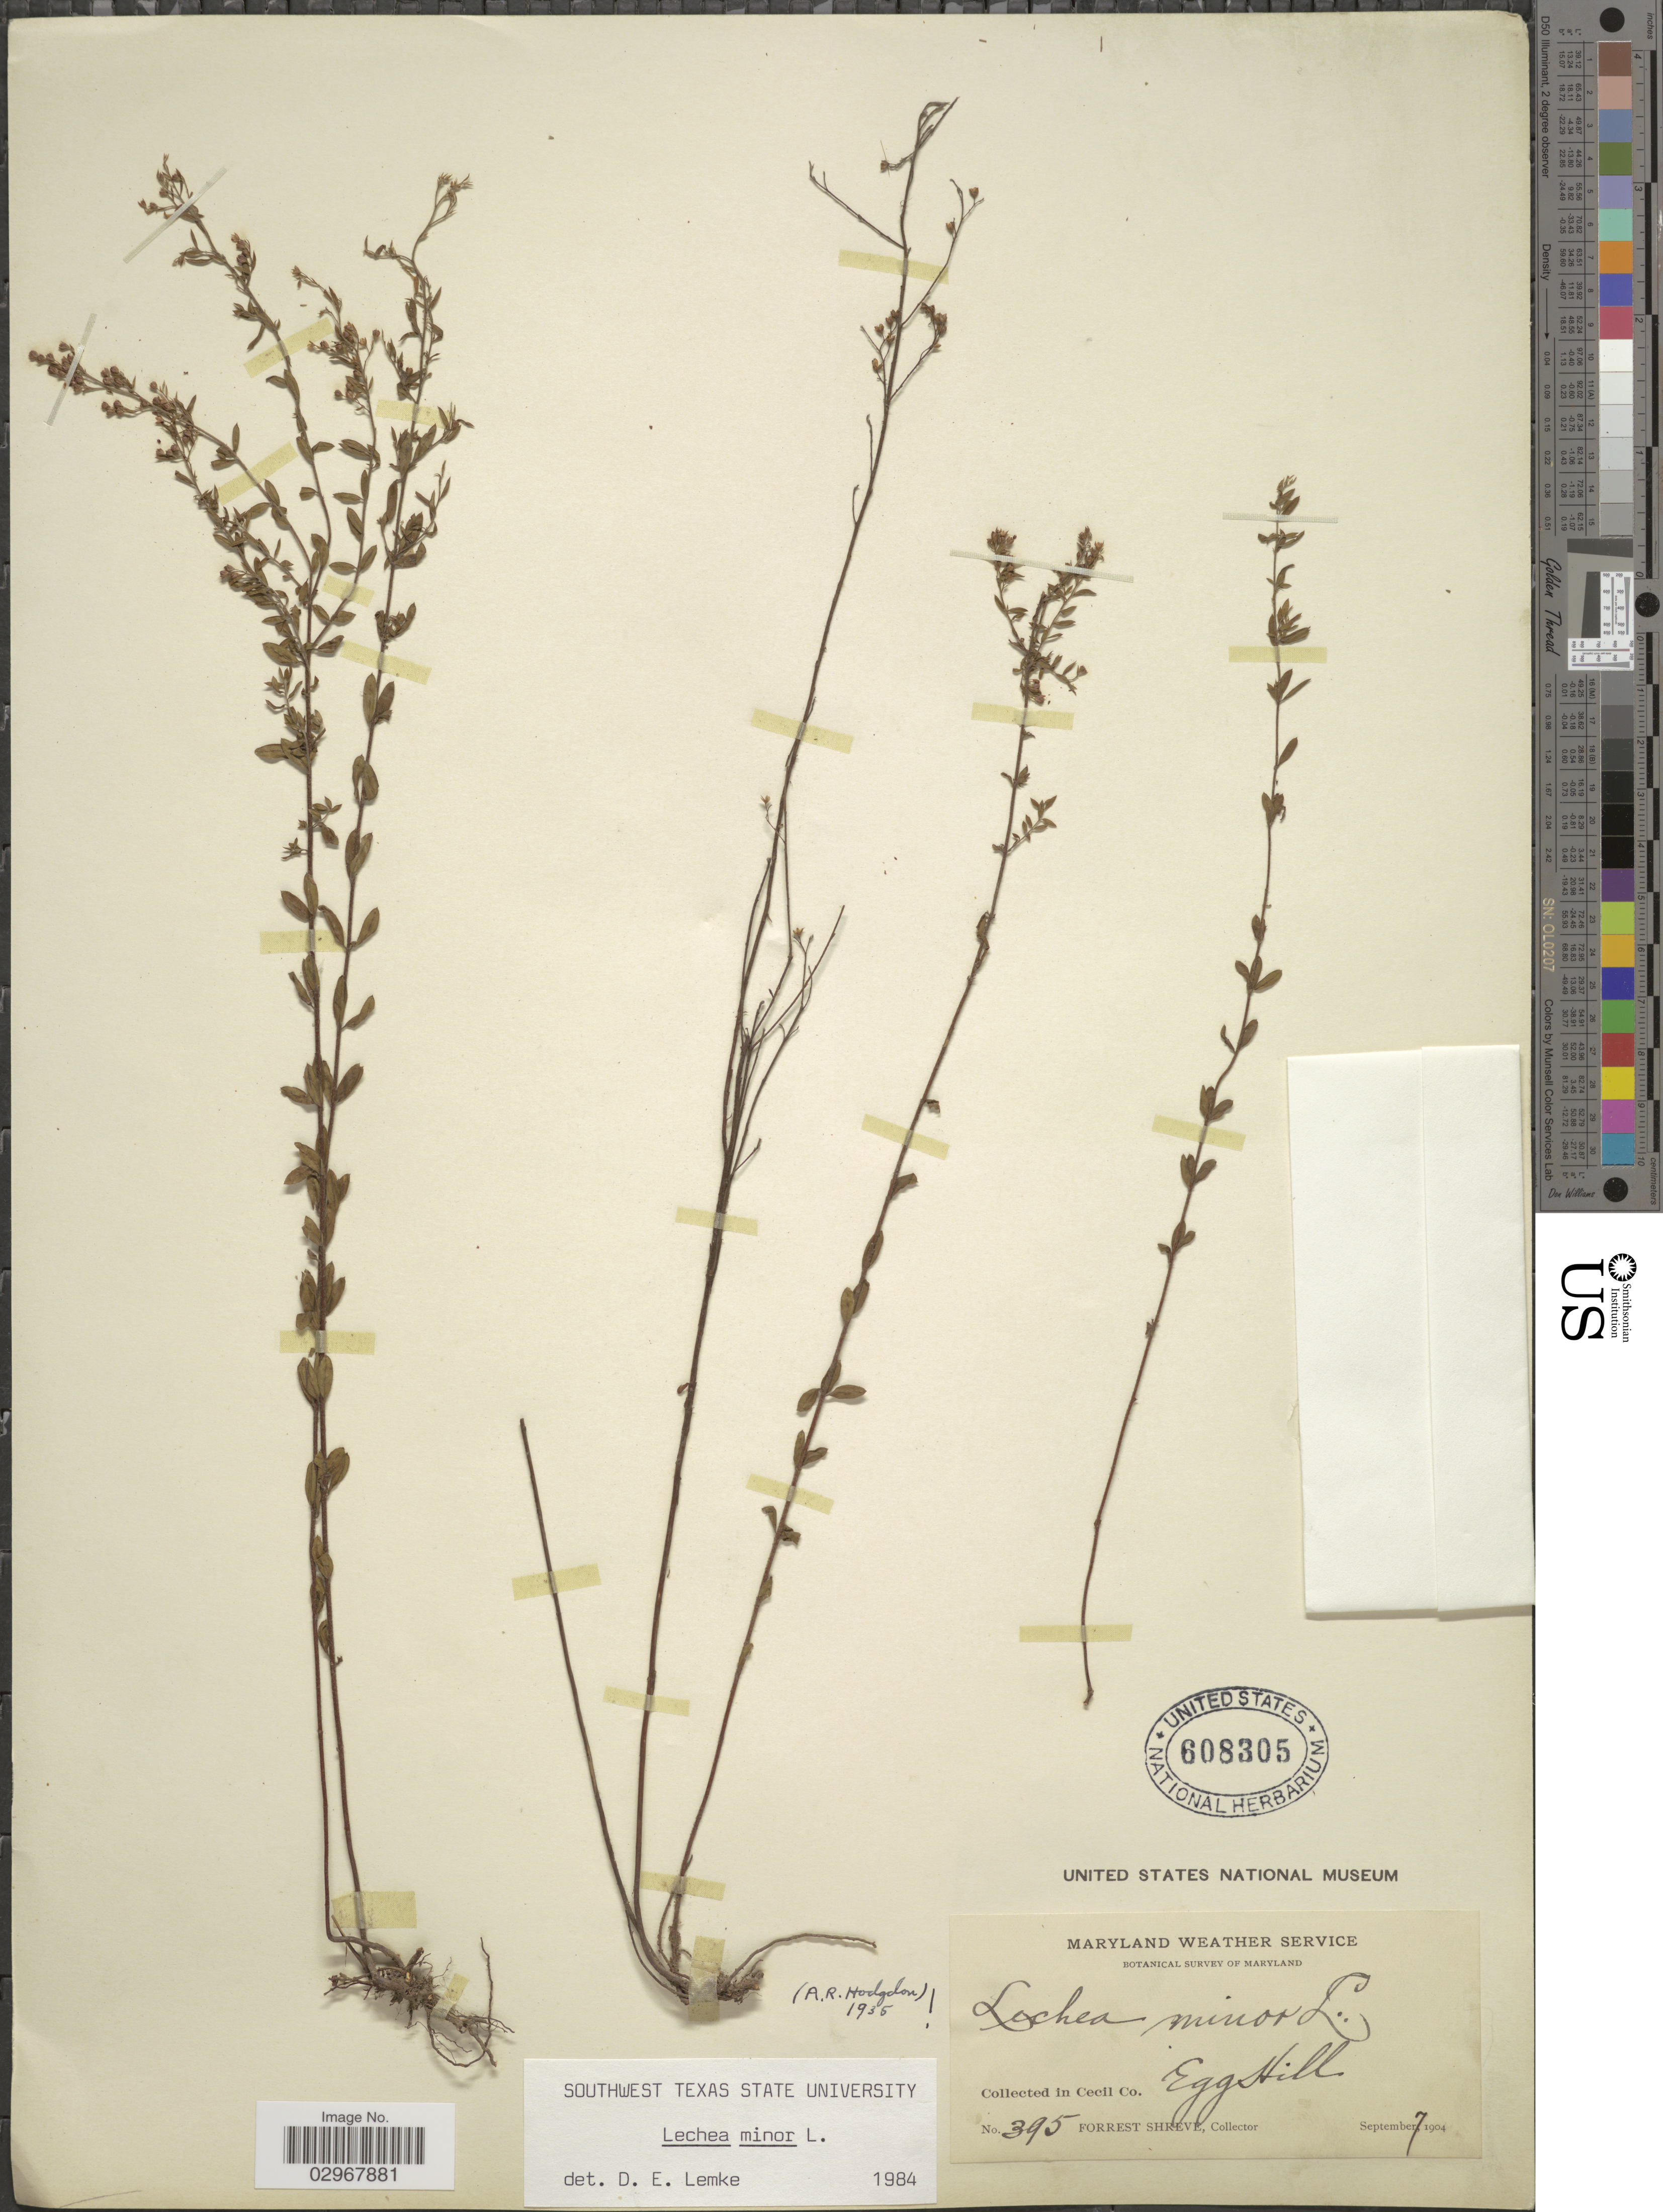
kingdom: Plantae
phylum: Tracheophyta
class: Magnoliopsida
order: Malvales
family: Cistaceae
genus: Lechea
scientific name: Lechea minor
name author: L.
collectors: F. Shreve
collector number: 395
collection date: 1904-09-07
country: United States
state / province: Maryland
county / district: Cecil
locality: Collected in Cecil Co. EggHill.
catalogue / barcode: US 608305